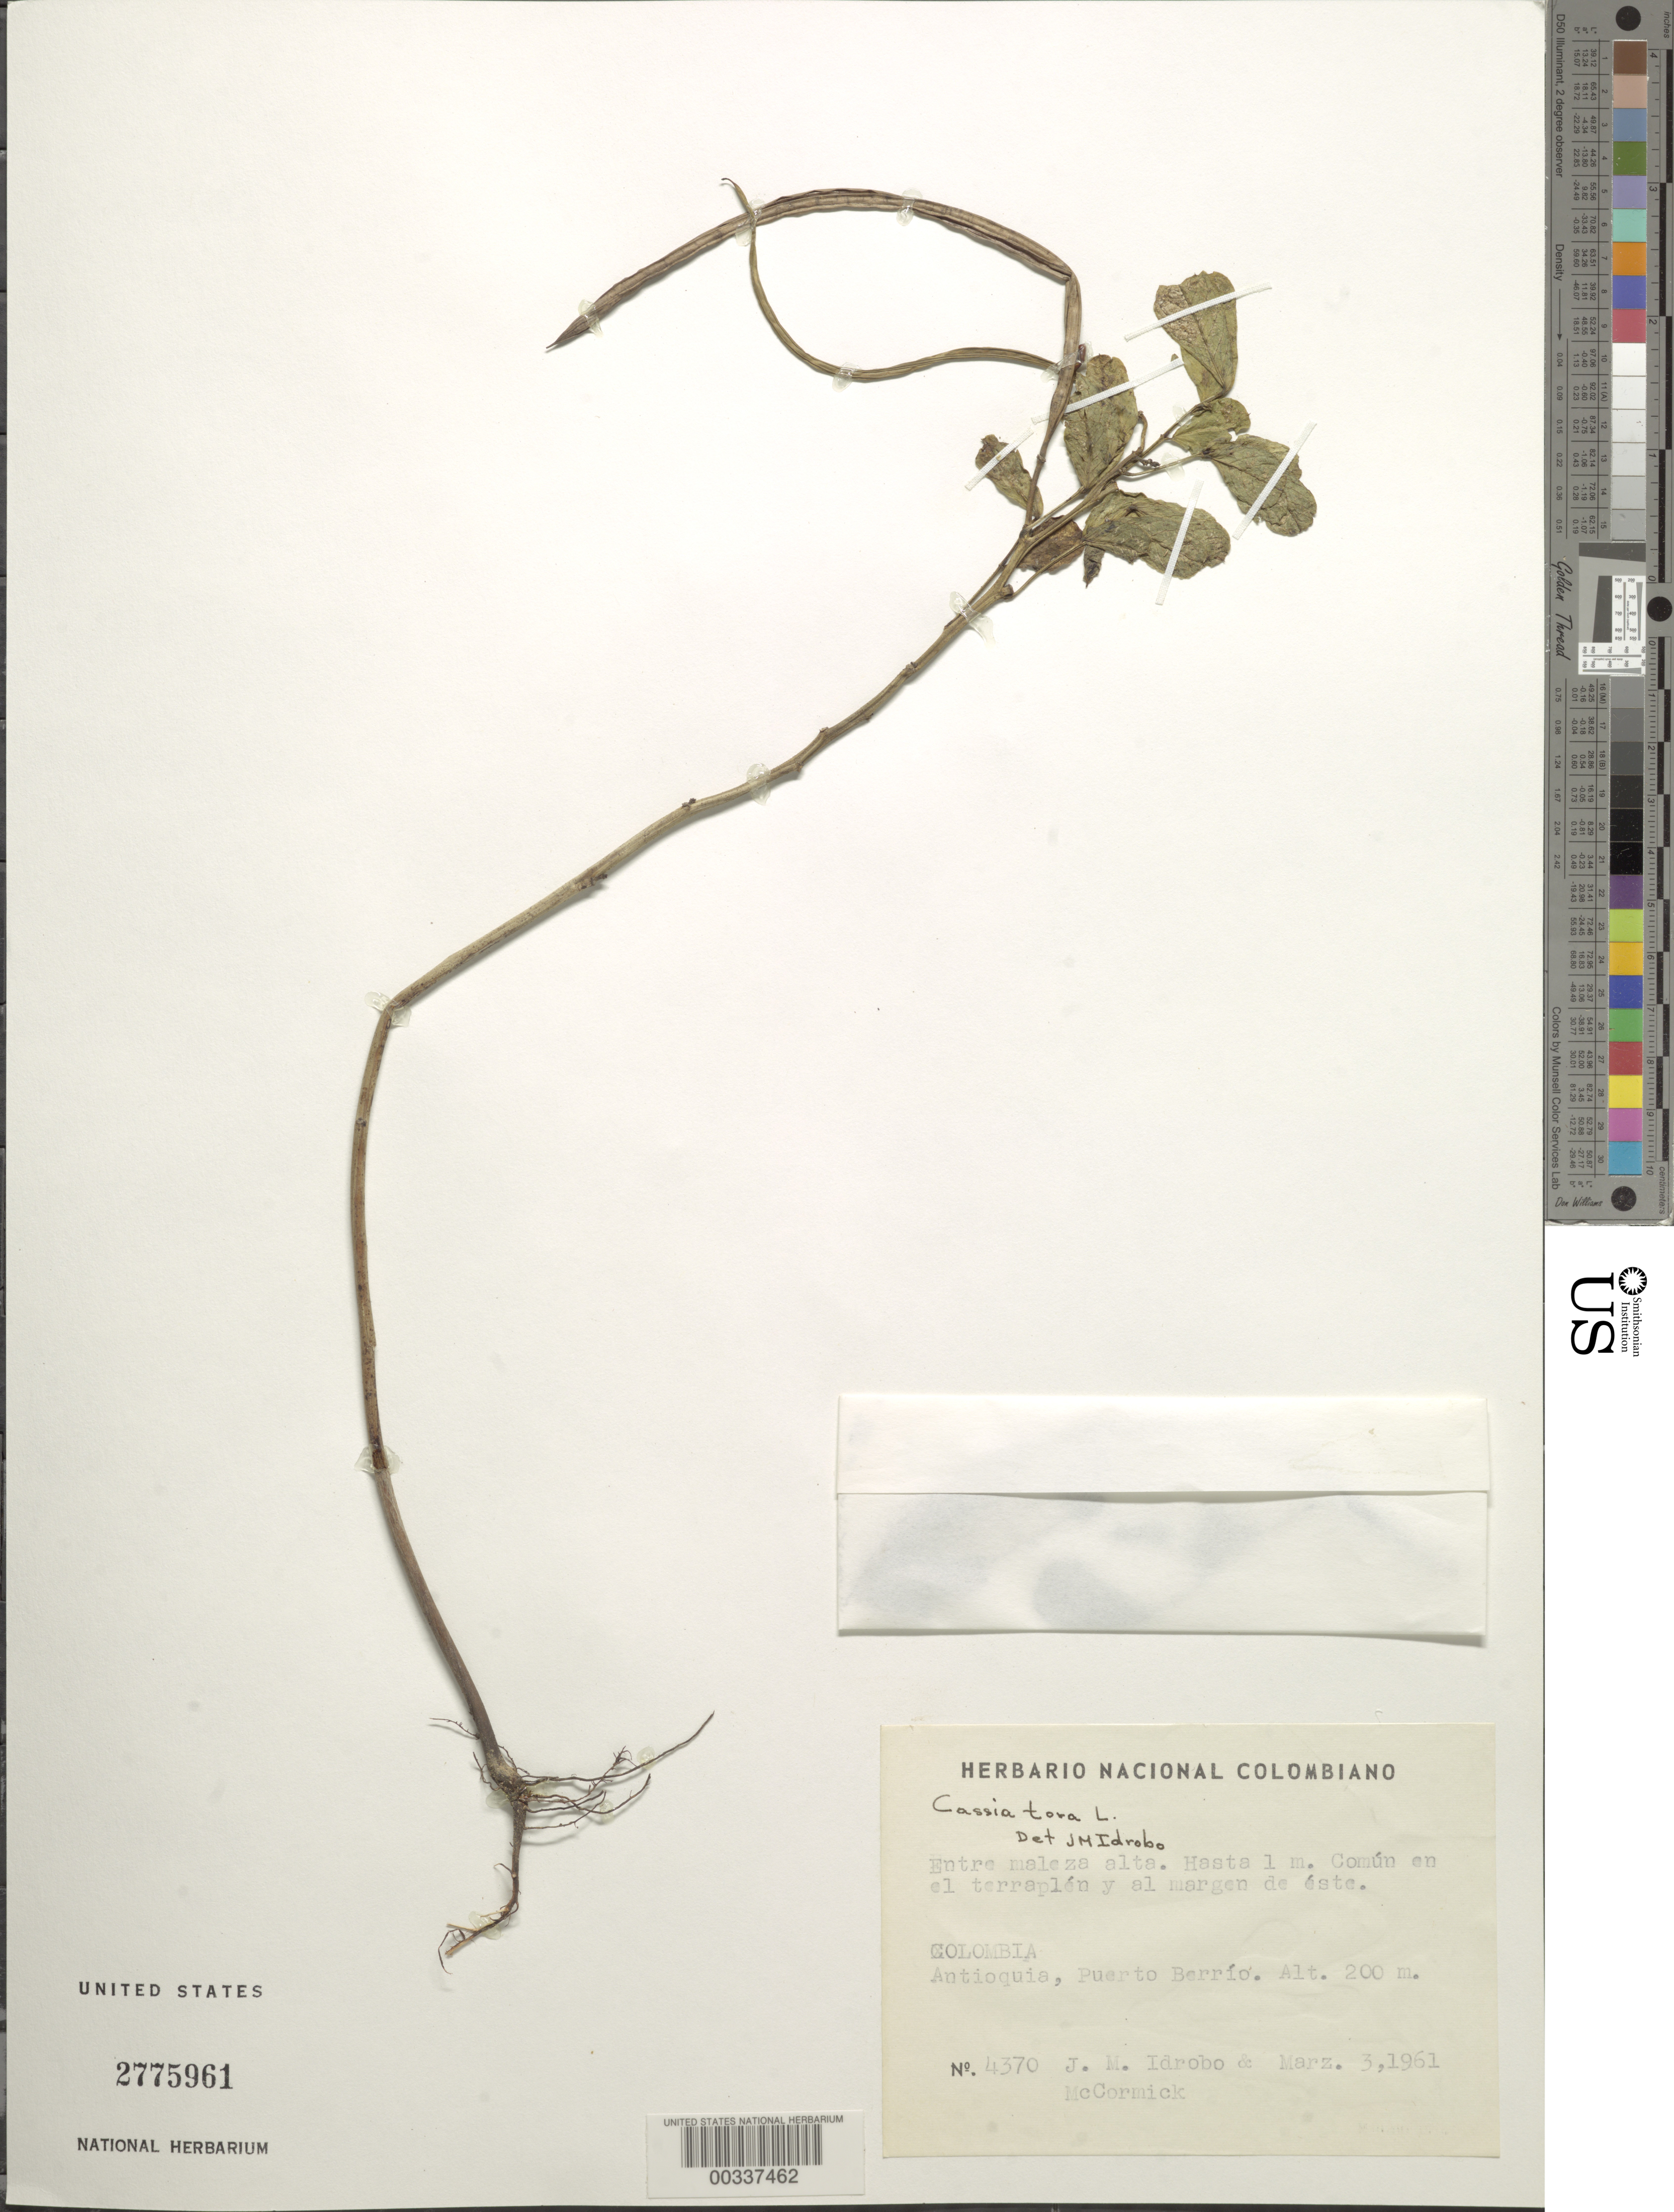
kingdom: Plantae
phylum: Tracheophyta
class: Magnoliopsida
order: Fabales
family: Fabaceae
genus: Senna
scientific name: Senna obtusifolia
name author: (L.) H.S. Irwin & Barneby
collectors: J. M. Idrobo & -. Mccormick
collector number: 4370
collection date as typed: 03 Mar 1961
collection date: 1961-03-03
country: Colombia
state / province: Antioquia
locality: Puerto Berrio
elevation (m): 200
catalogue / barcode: US 2775961